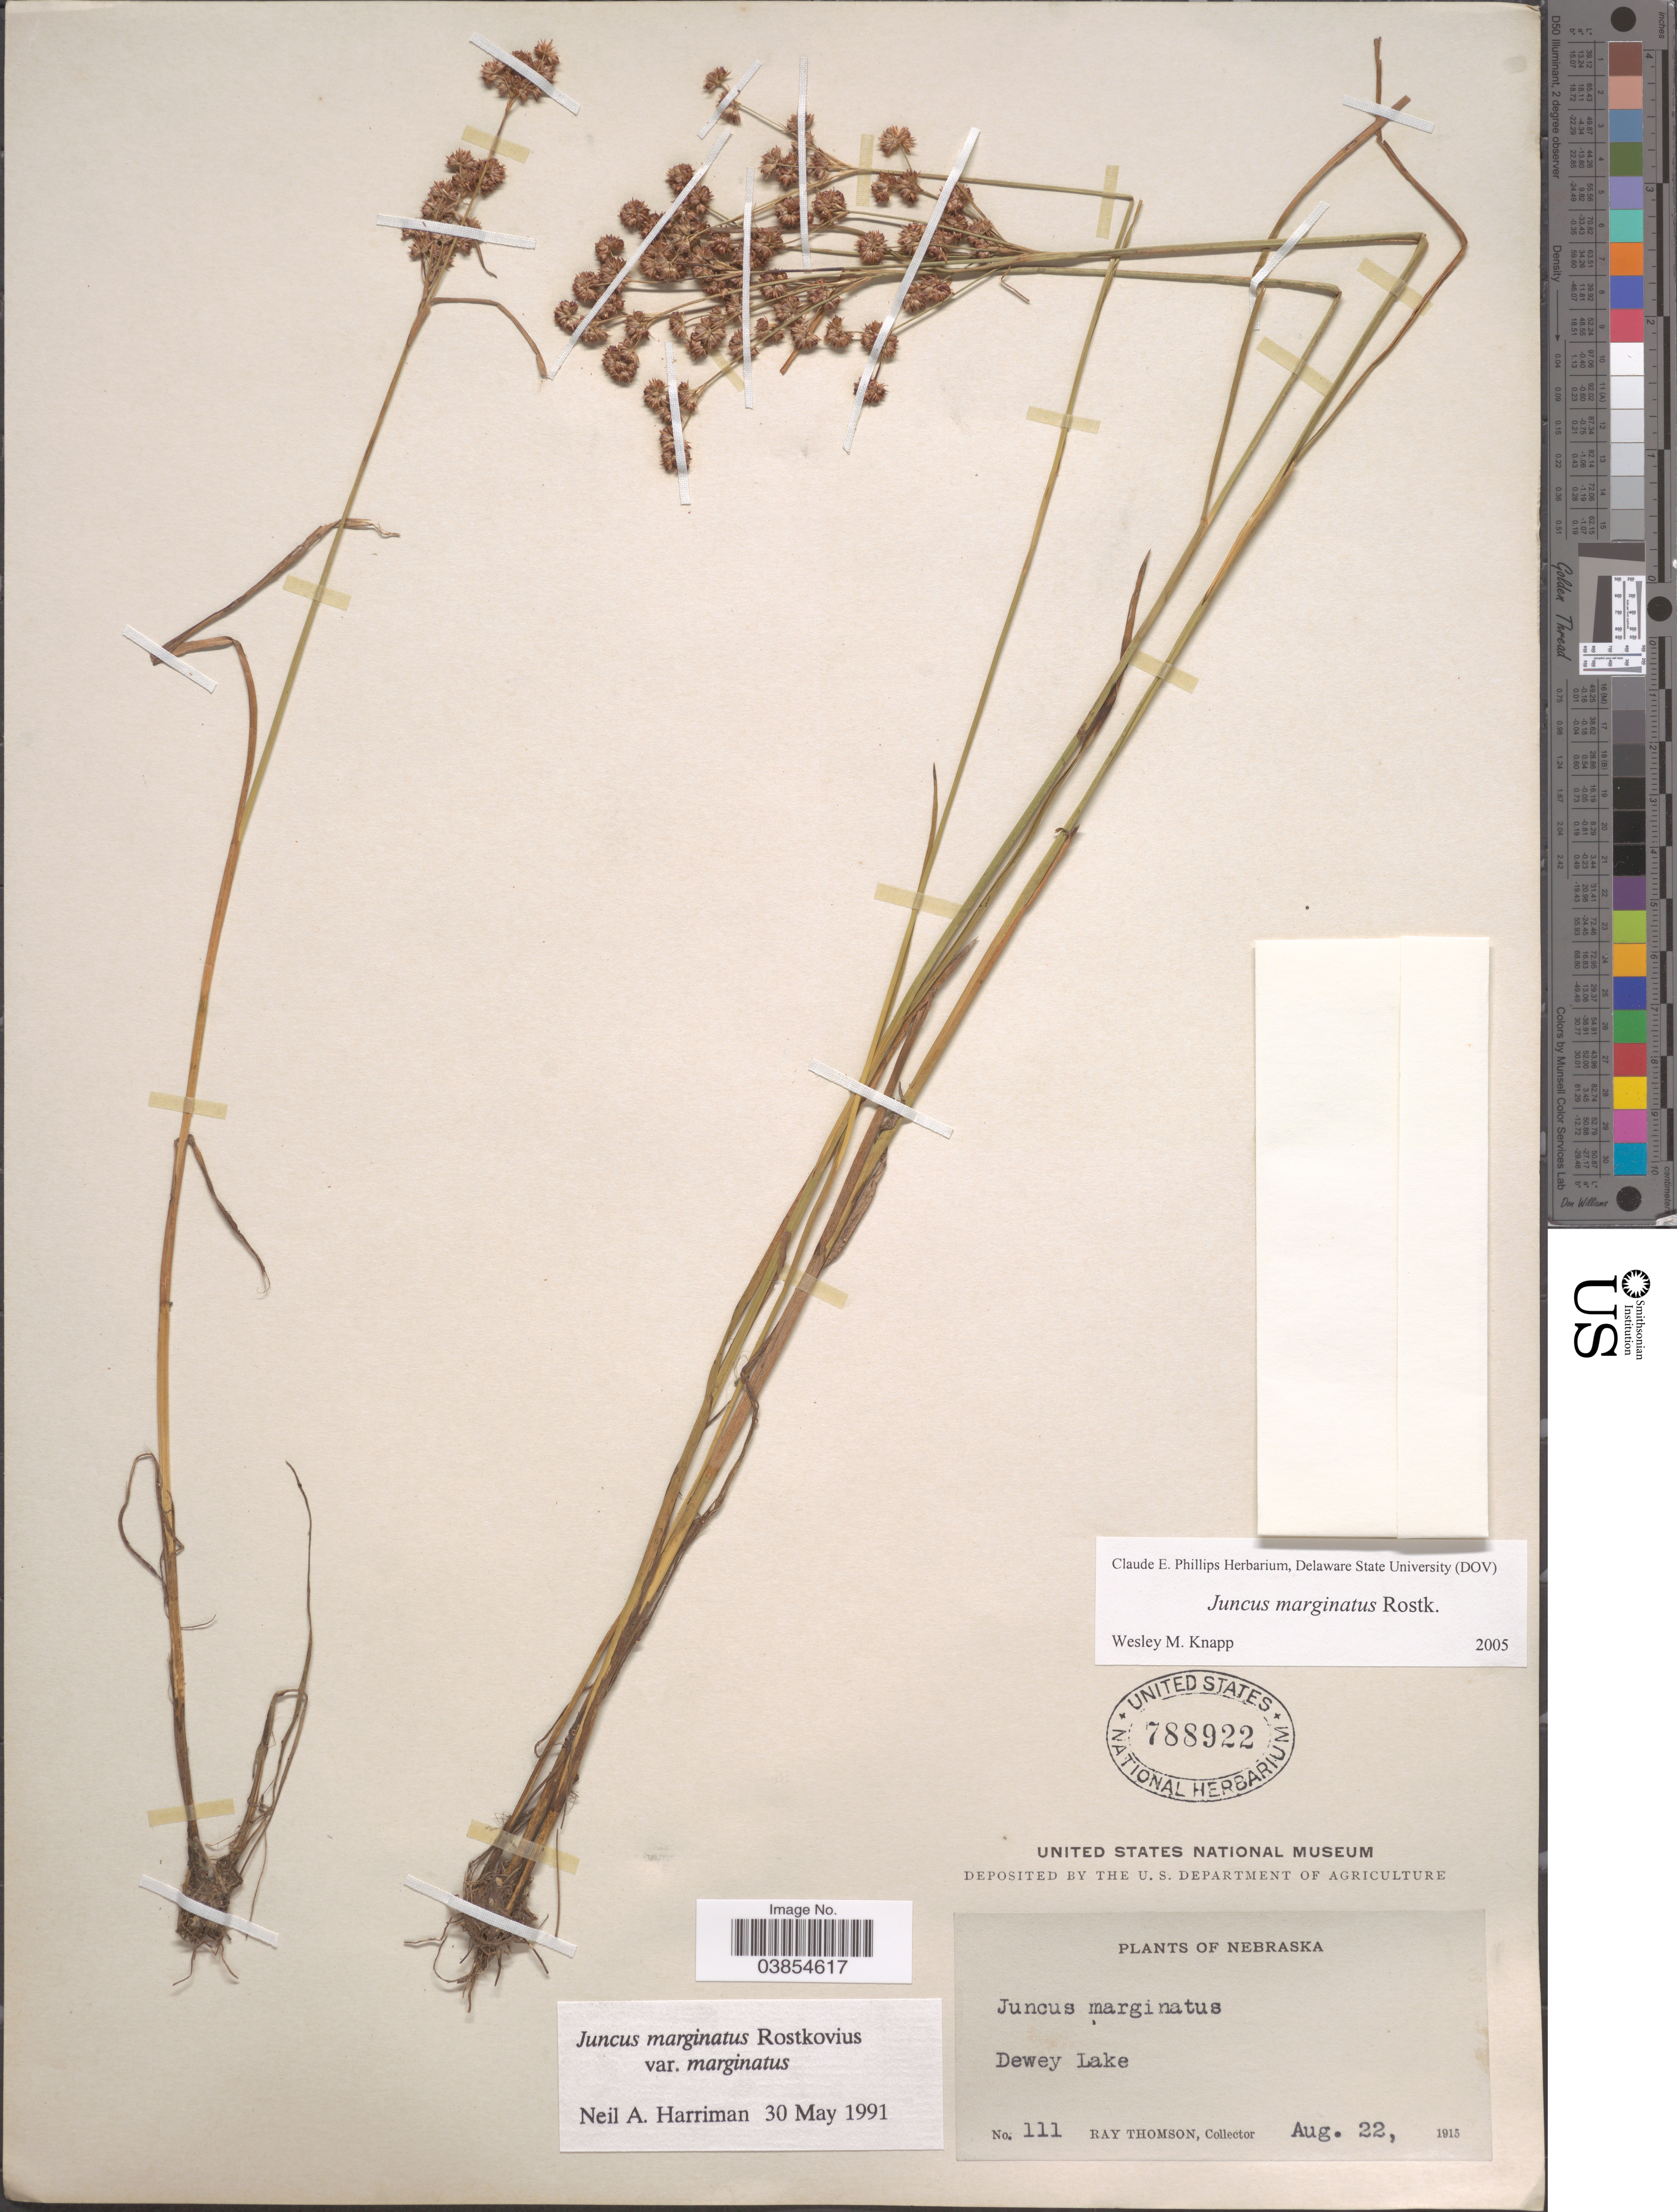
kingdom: Plantae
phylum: Tracheophyta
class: Liliopsida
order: Poales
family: Juncaceae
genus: Juncus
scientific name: Juncus marginatus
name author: Rostk.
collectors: R. Thomson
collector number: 111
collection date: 1915-08-22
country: United States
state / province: Nebraska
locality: Dewey Lake.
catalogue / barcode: US 788922